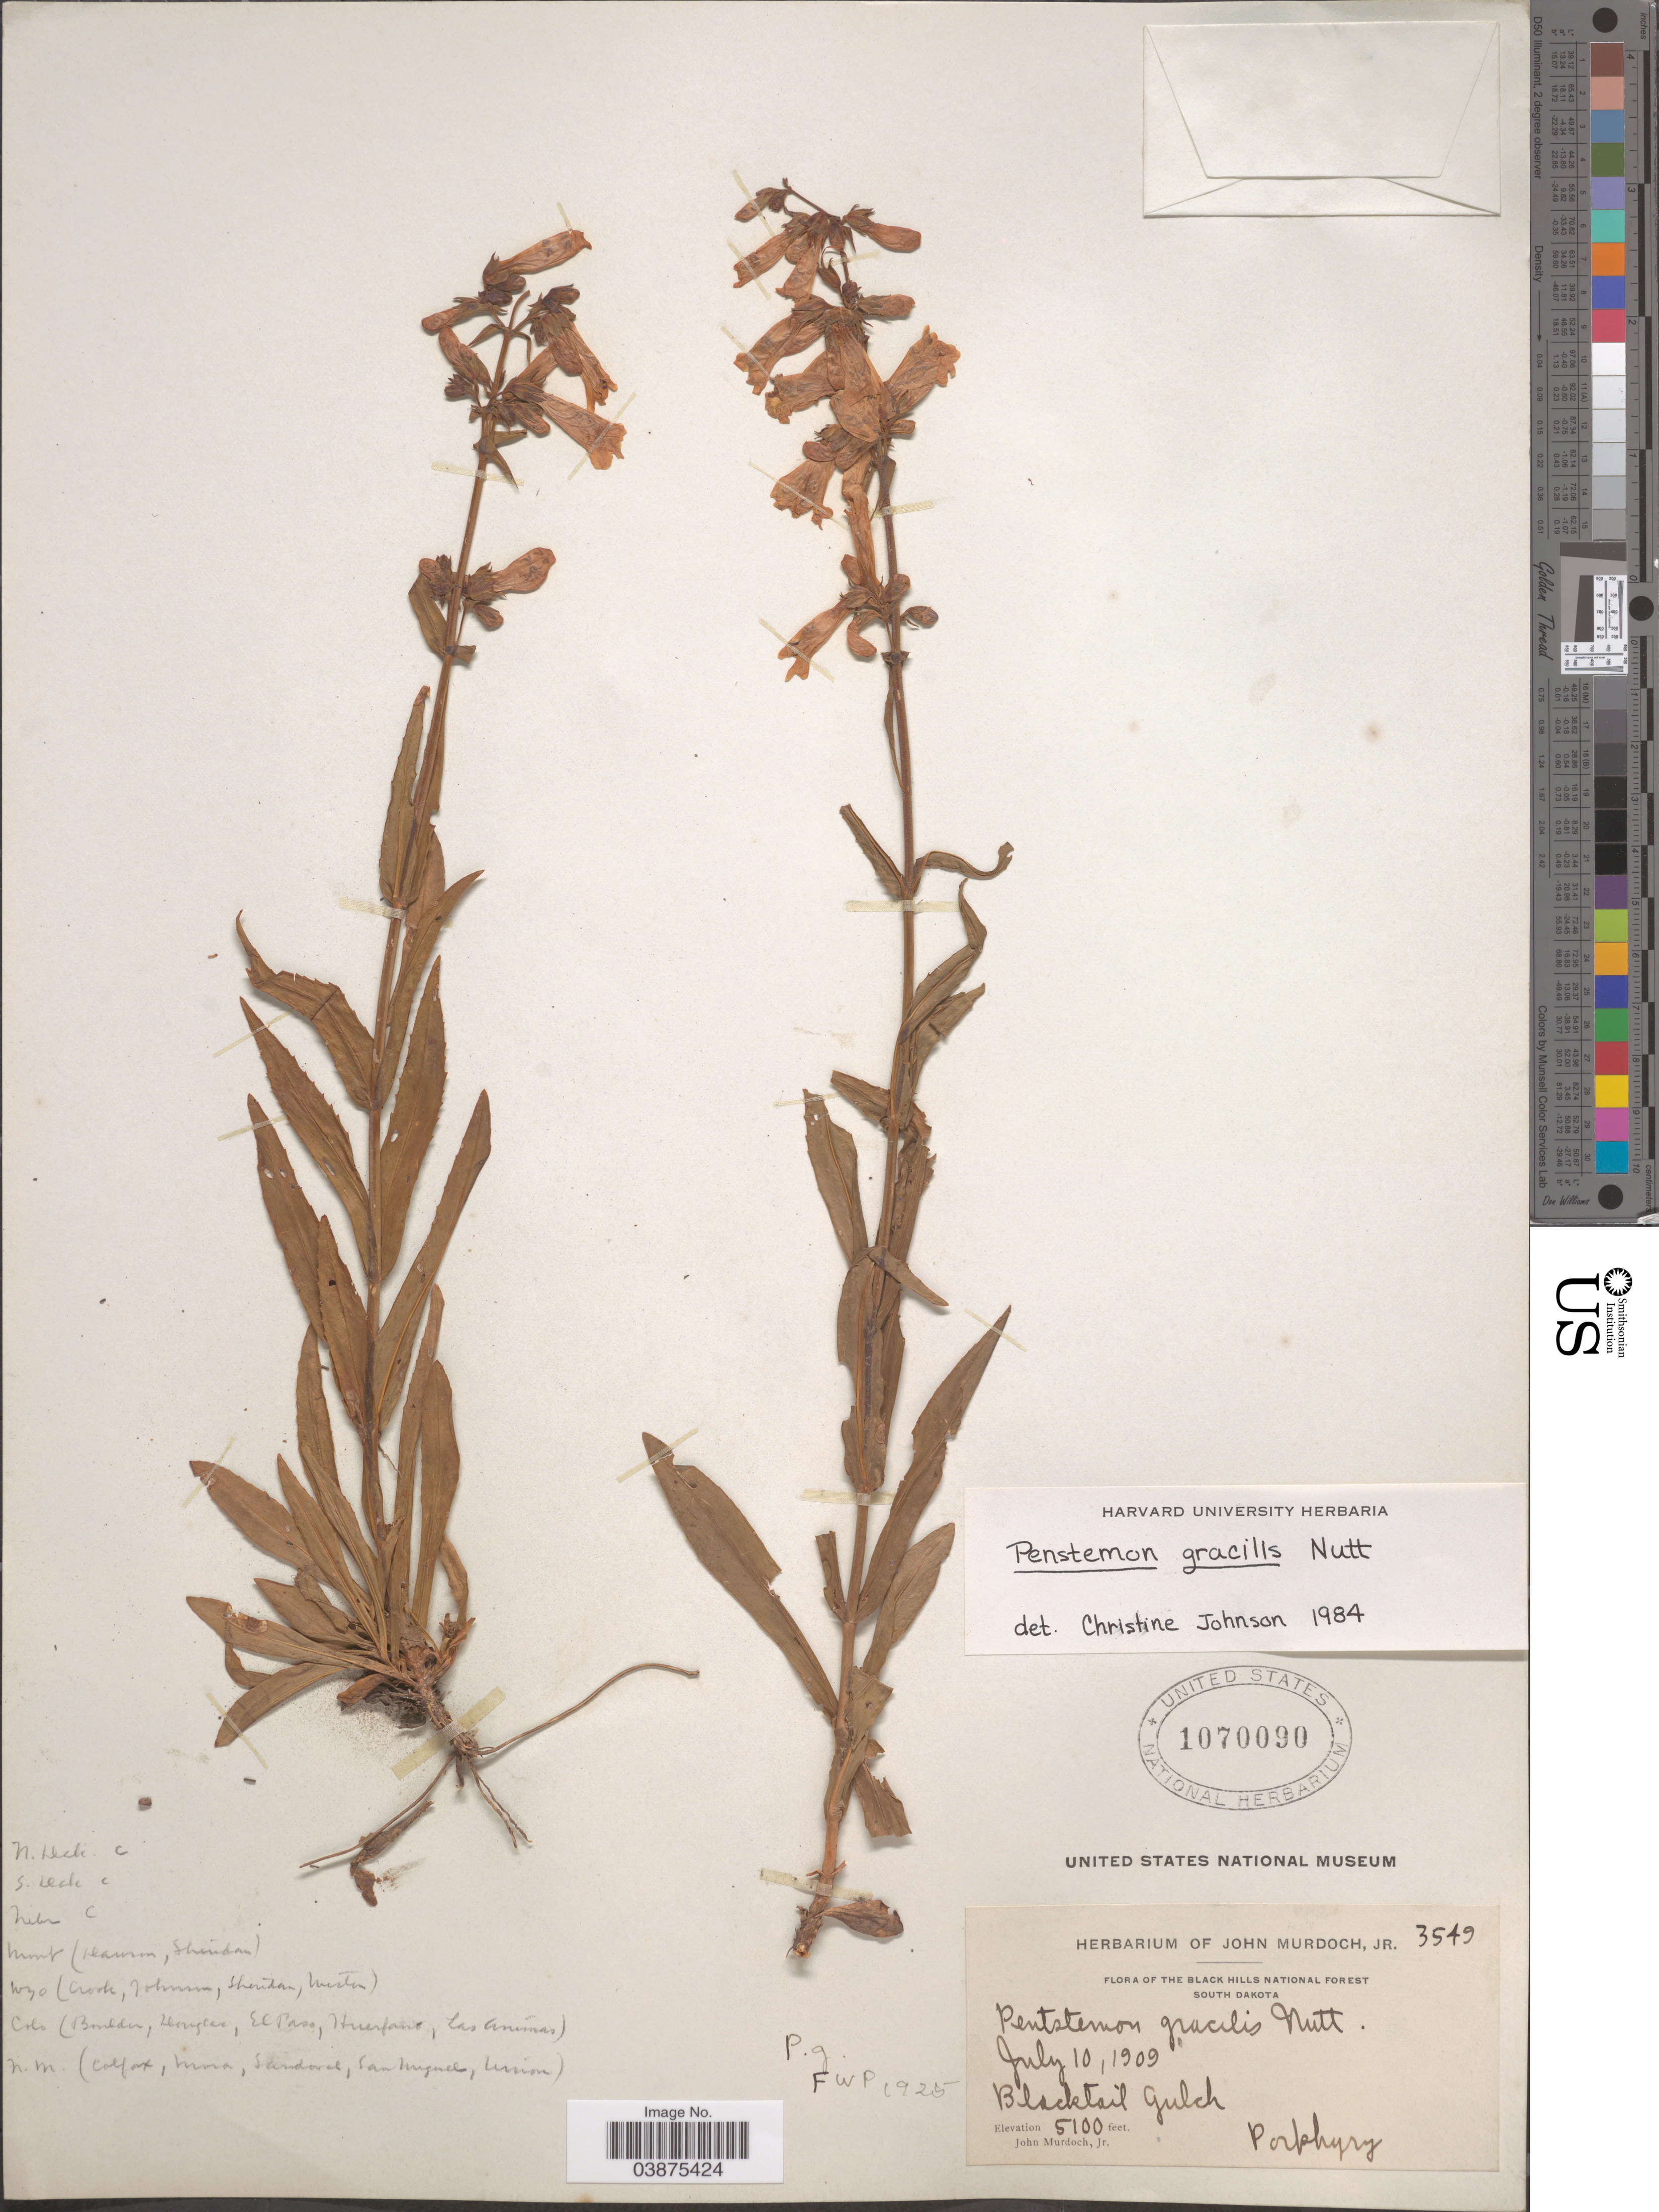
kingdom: Plantae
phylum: Tracheophyta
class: Magnoliopsida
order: Lamiales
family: Plantaginaceae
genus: Penstemon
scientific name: Penstemon gracilis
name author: Nutt.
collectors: J. Murdoch Jr.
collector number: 3549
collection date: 1909-07-10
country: United States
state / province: South Dakota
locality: The Black Hills National Forest. Blacktail Gulch.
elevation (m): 1554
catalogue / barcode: US 1070090